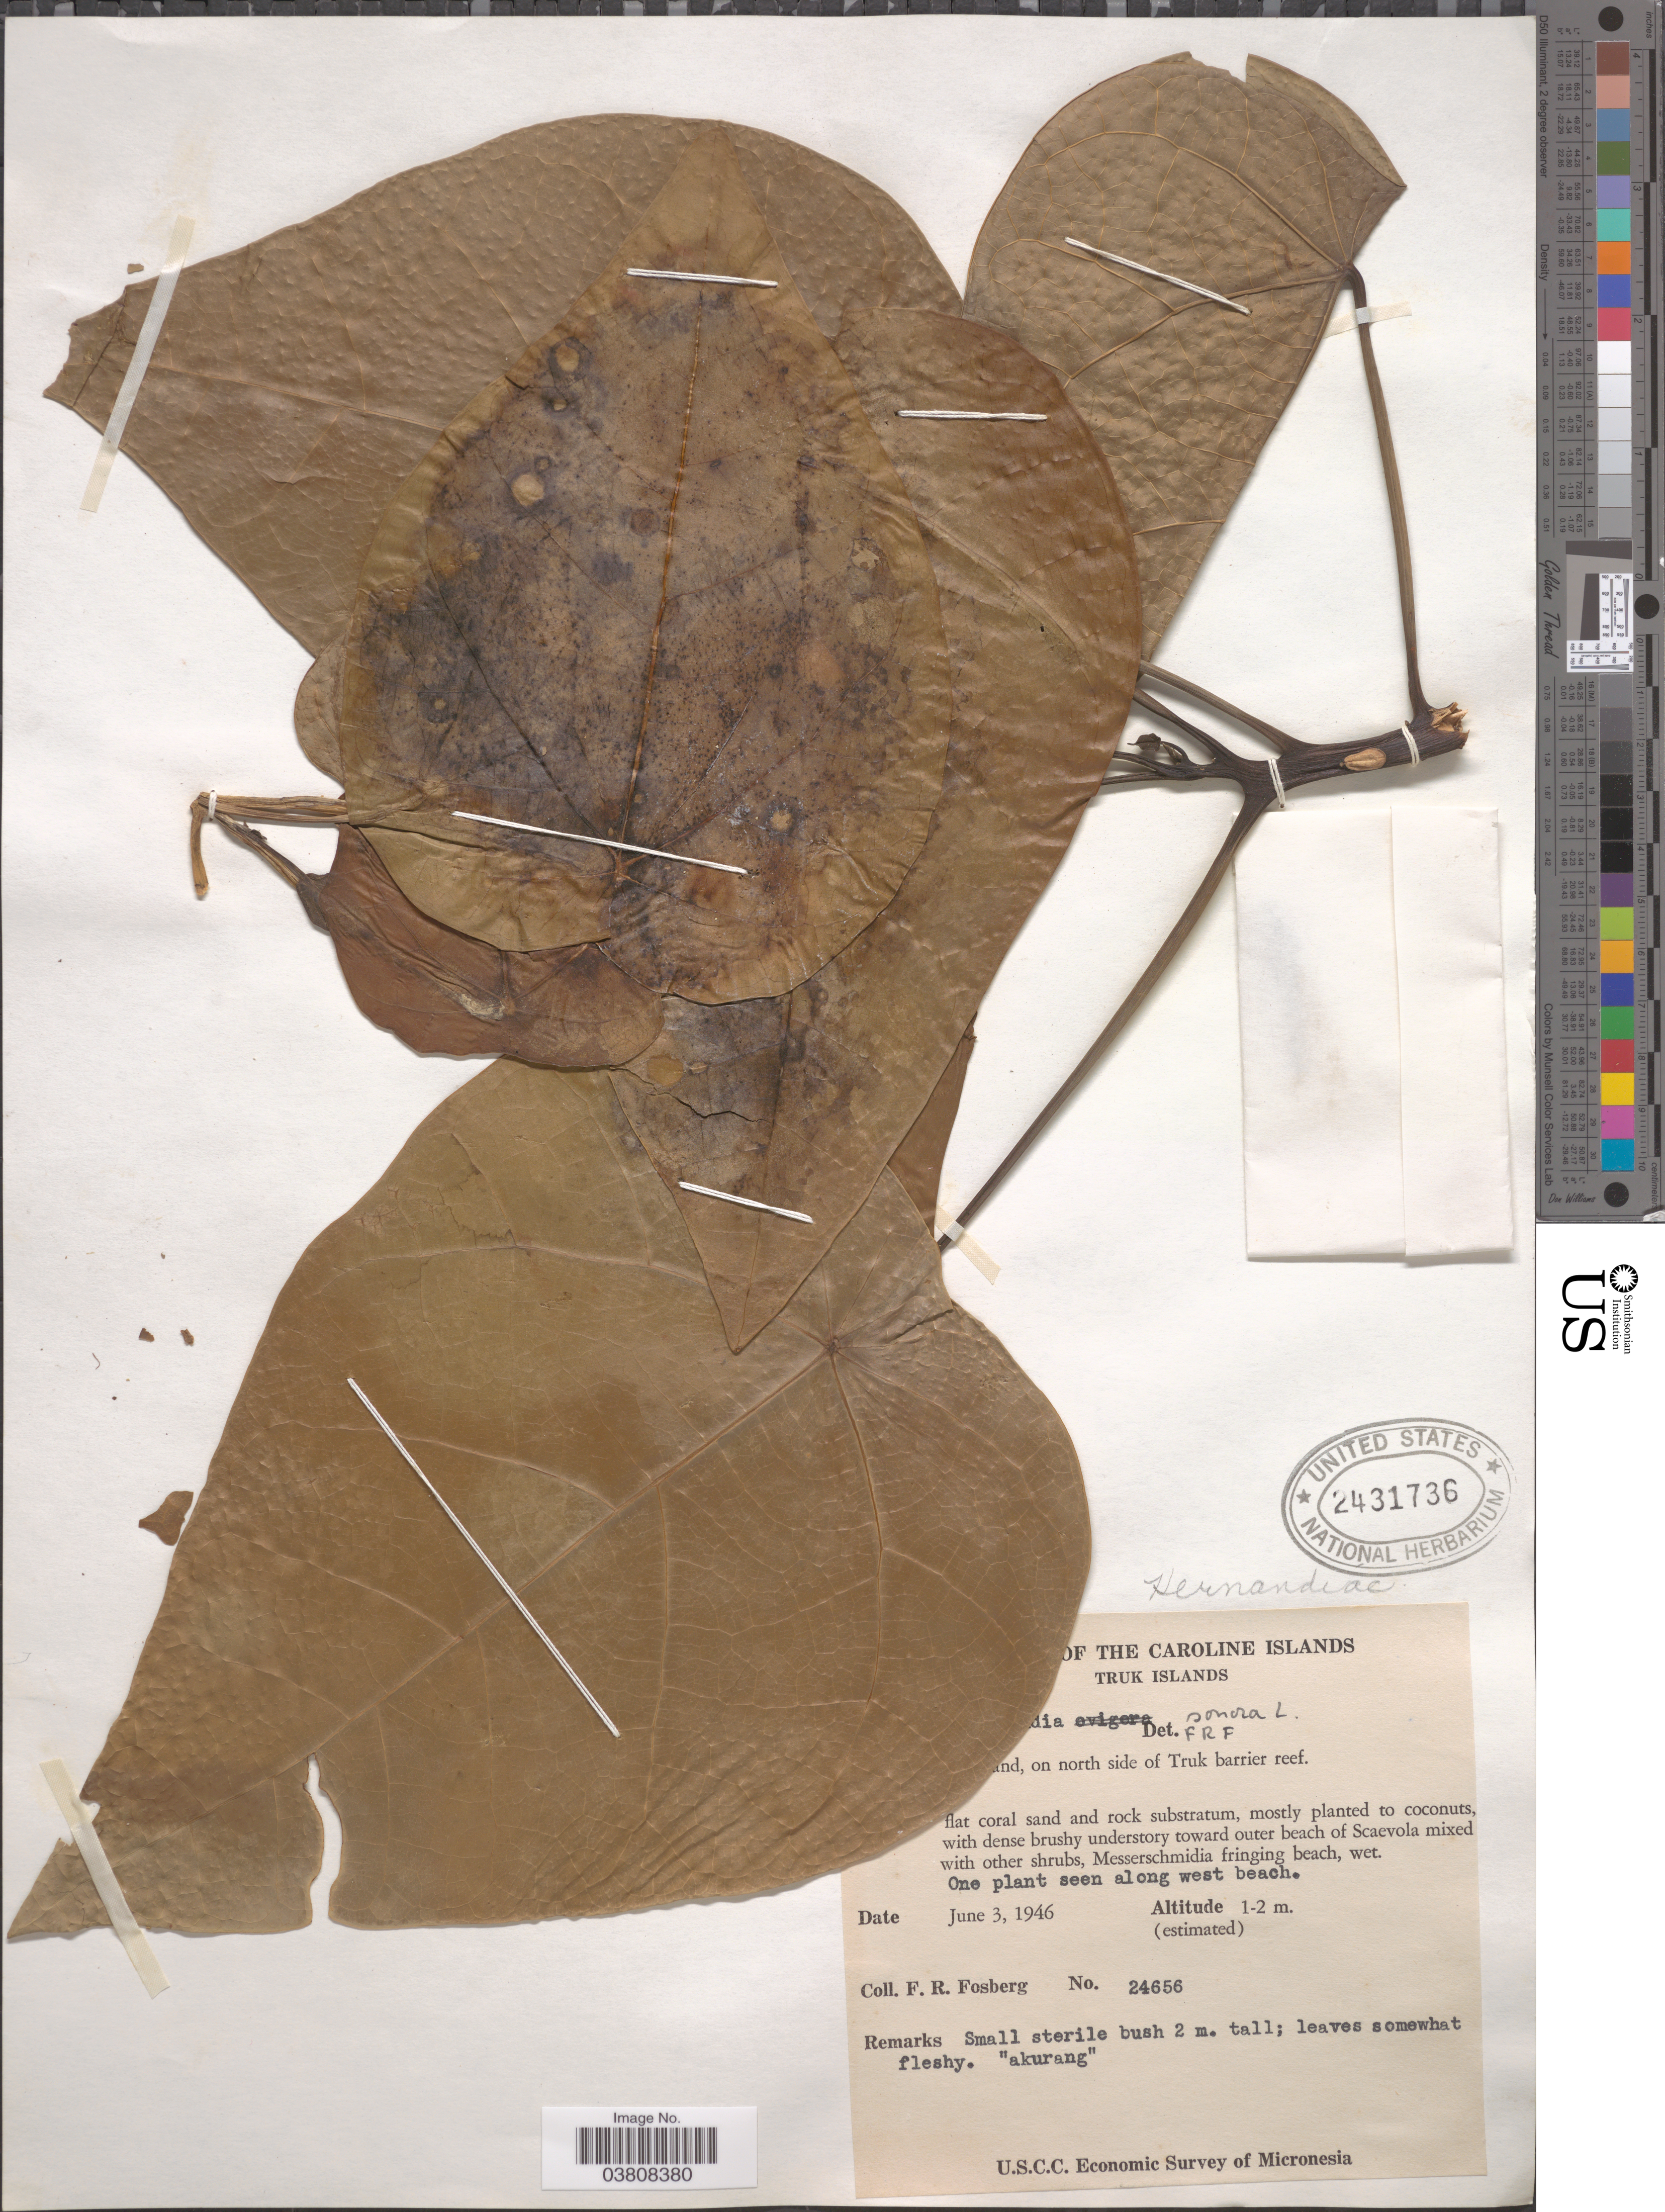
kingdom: Plantae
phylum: Tracheophyta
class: Magnoliopsida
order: Laurales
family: Hernandiaceae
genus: Hernandia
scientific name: Hernandia nymphaeifolia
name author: (C. Presl) Kubitzki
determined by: Strong, Mark T., (BOT), Smithsonian Institution - National Museum of Natural History (UNITED STATES)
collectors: F. R. Fosberg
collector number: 24656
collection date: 1946-06-03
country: Micronesia, Federated States of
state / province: Truk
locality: Caroline Islands. Truk Islands. [illegible text]and, on north side of Truk barrier reef. Along west beach.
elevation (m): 1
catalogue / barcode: US 2431736